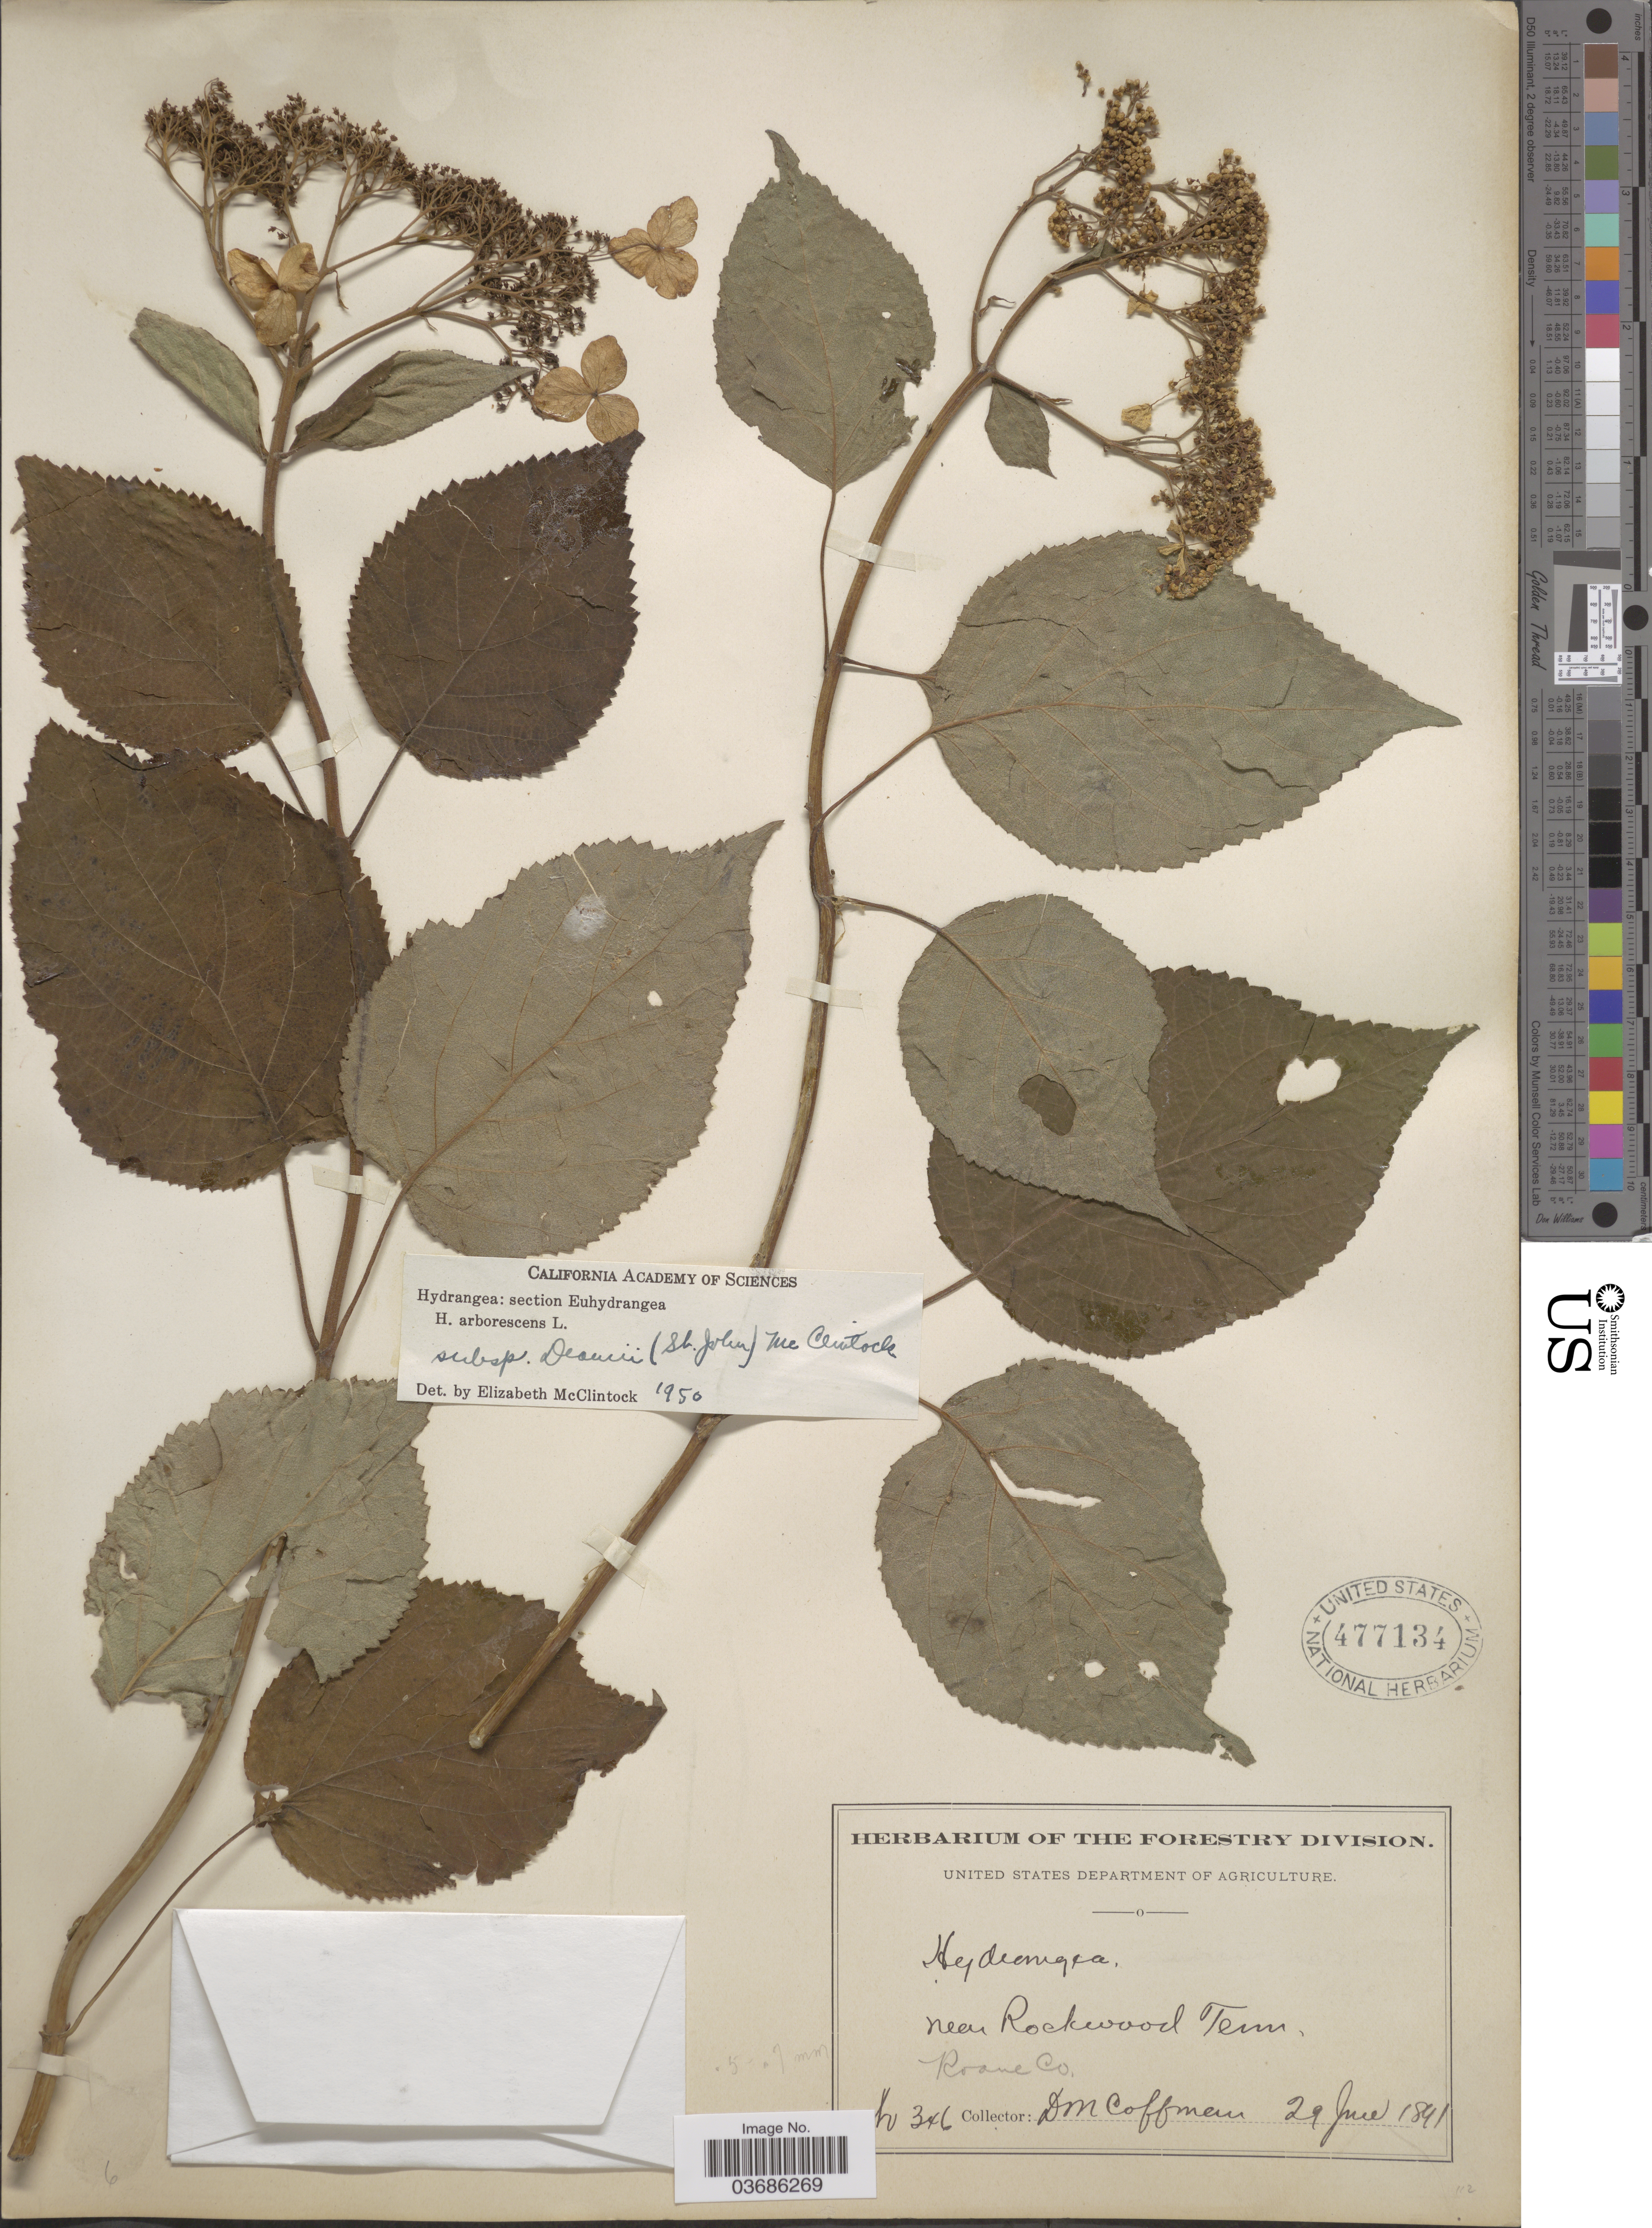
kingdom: Plantae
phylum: Tracheophyta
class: Magnoliopsida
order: Cornales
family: Hydrangeaceae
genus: Hydrangea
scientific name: Hydrangea arborescens var. deamii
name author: H. St. John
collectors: D. M. Coffman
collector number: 346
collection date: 1891-06-29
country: United States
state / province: Tennessee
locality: Near Rockwood. Roane Co.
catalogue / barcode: US 477134